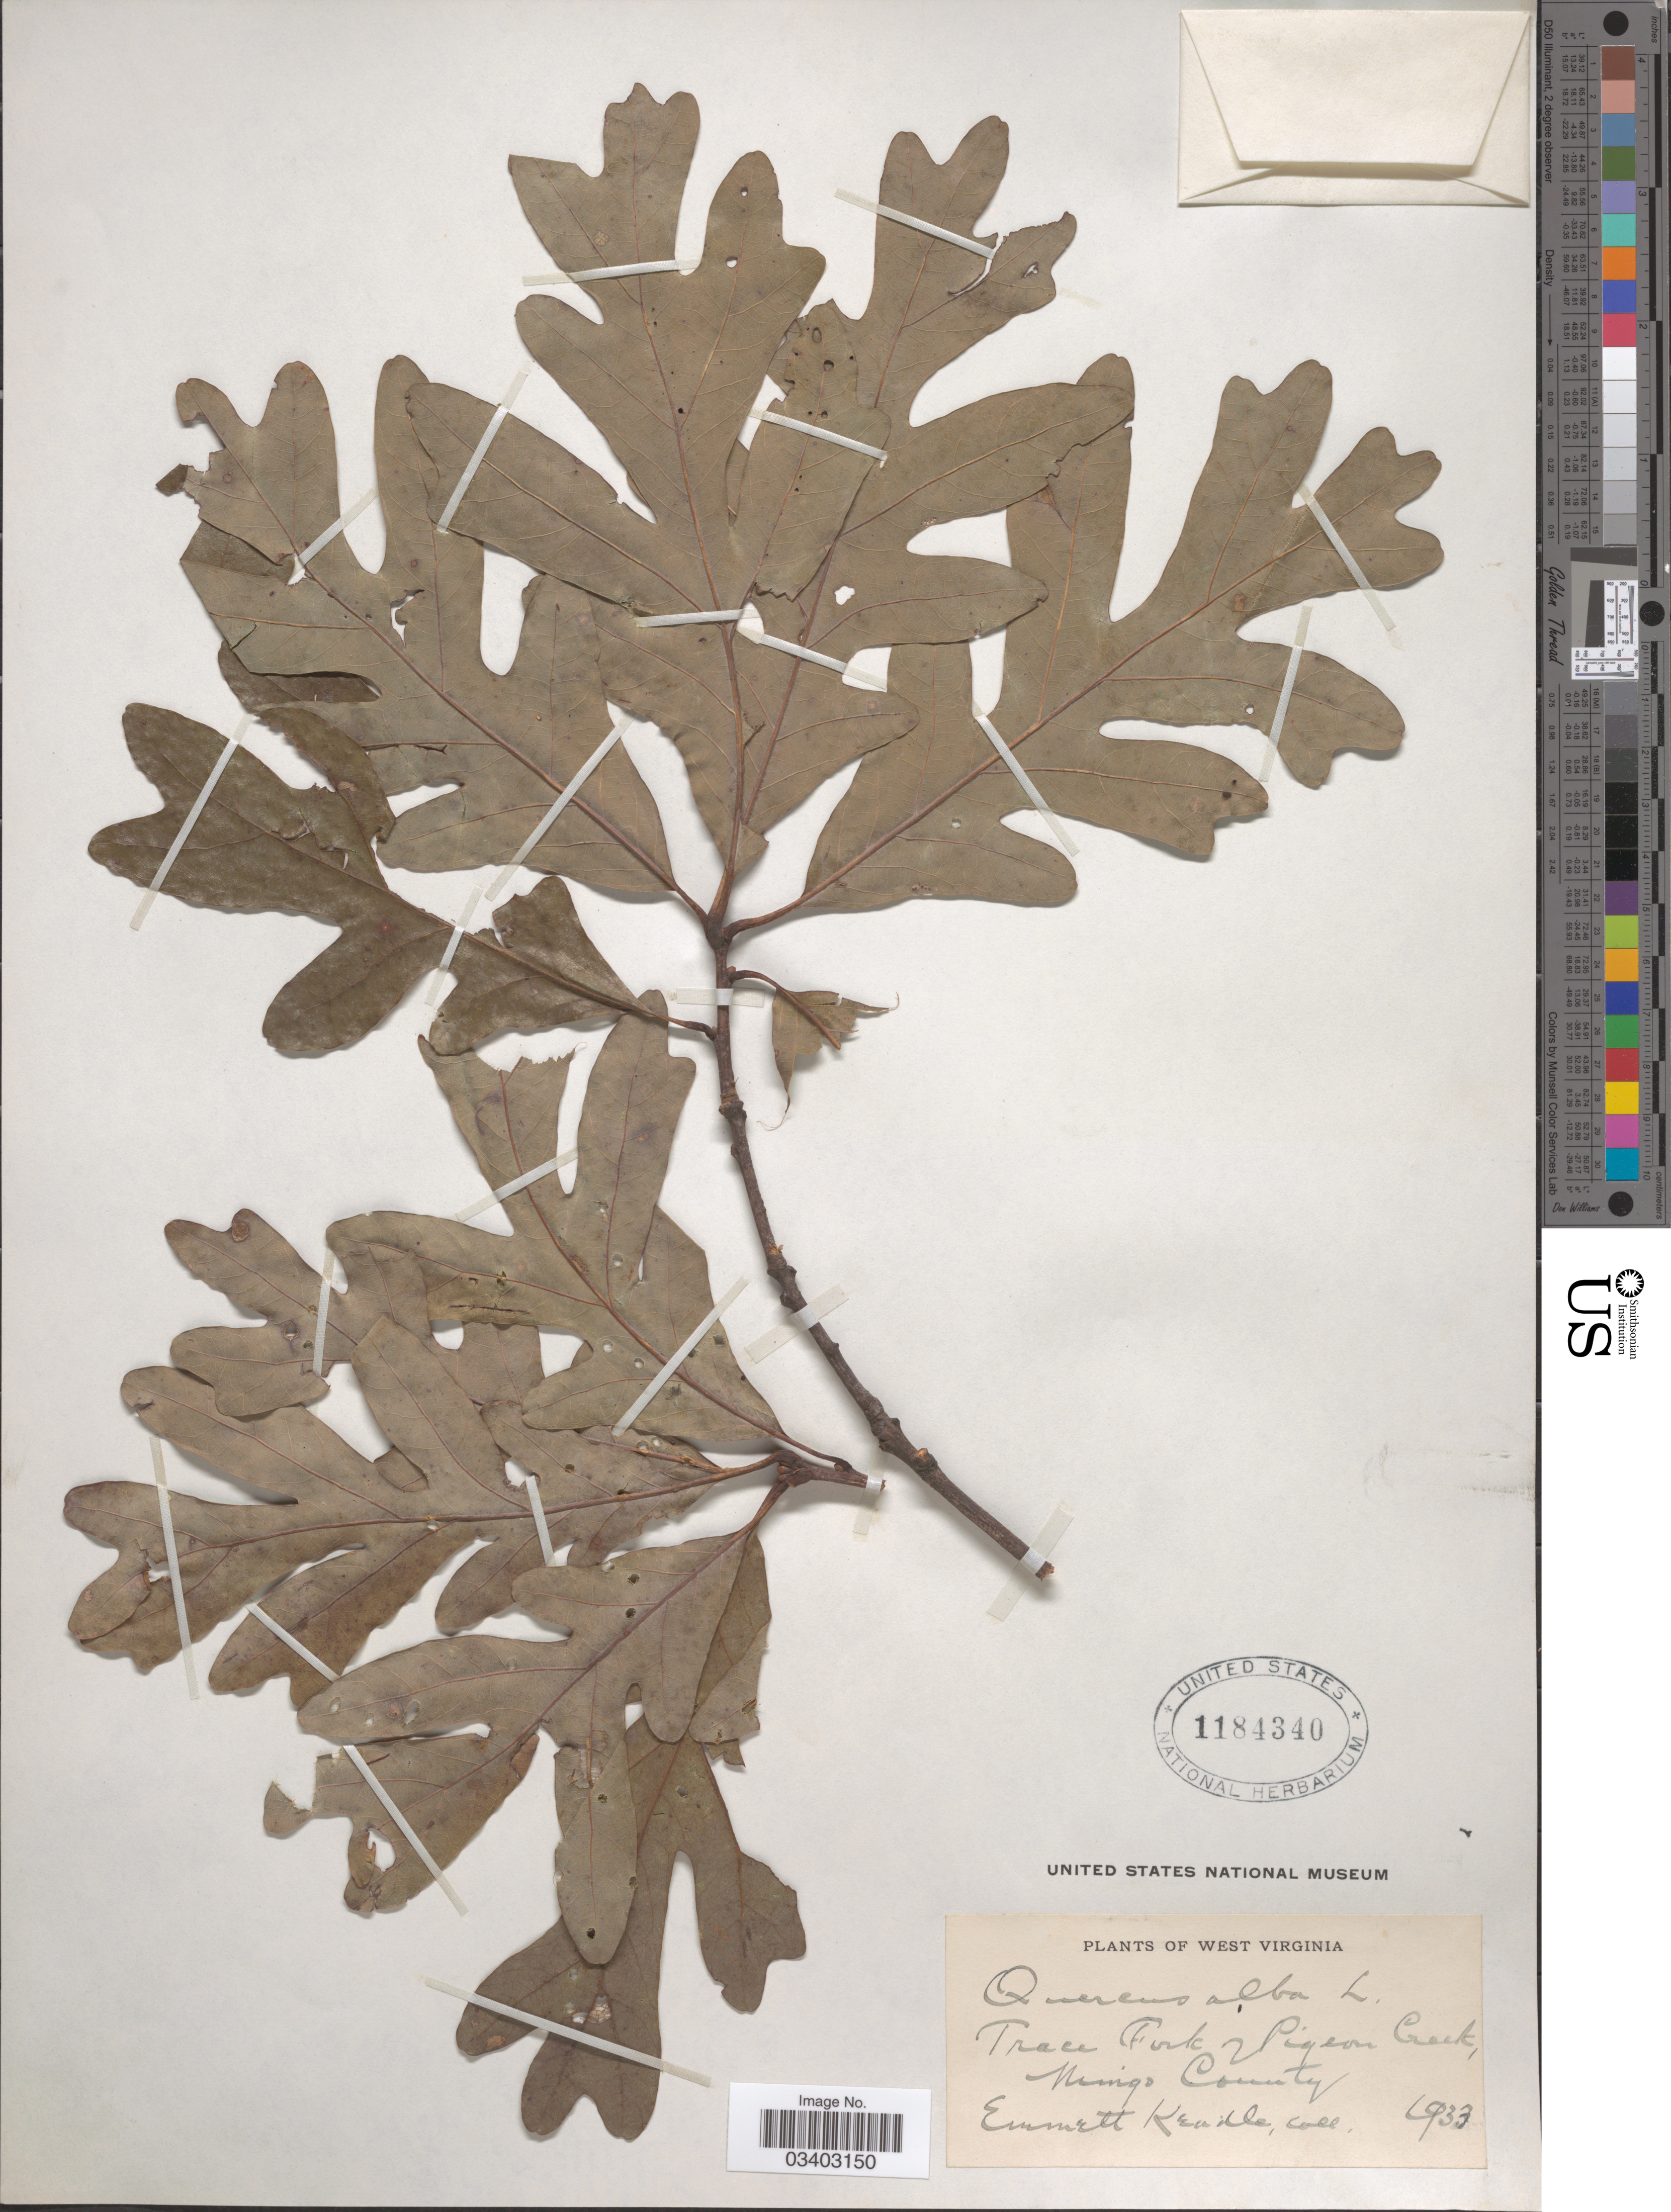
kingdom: Plantae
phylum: Tracheophyta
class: Magnoliopsida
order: Fagales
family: Fagaceae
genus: Quercus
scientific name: Quercus alba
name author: L.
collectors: E. Kendle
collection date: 1933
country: United States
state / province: West Virginia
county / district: Mingo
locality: Trace Fork of Pigeon Creek, Mingo County.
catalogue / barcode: US 1184340